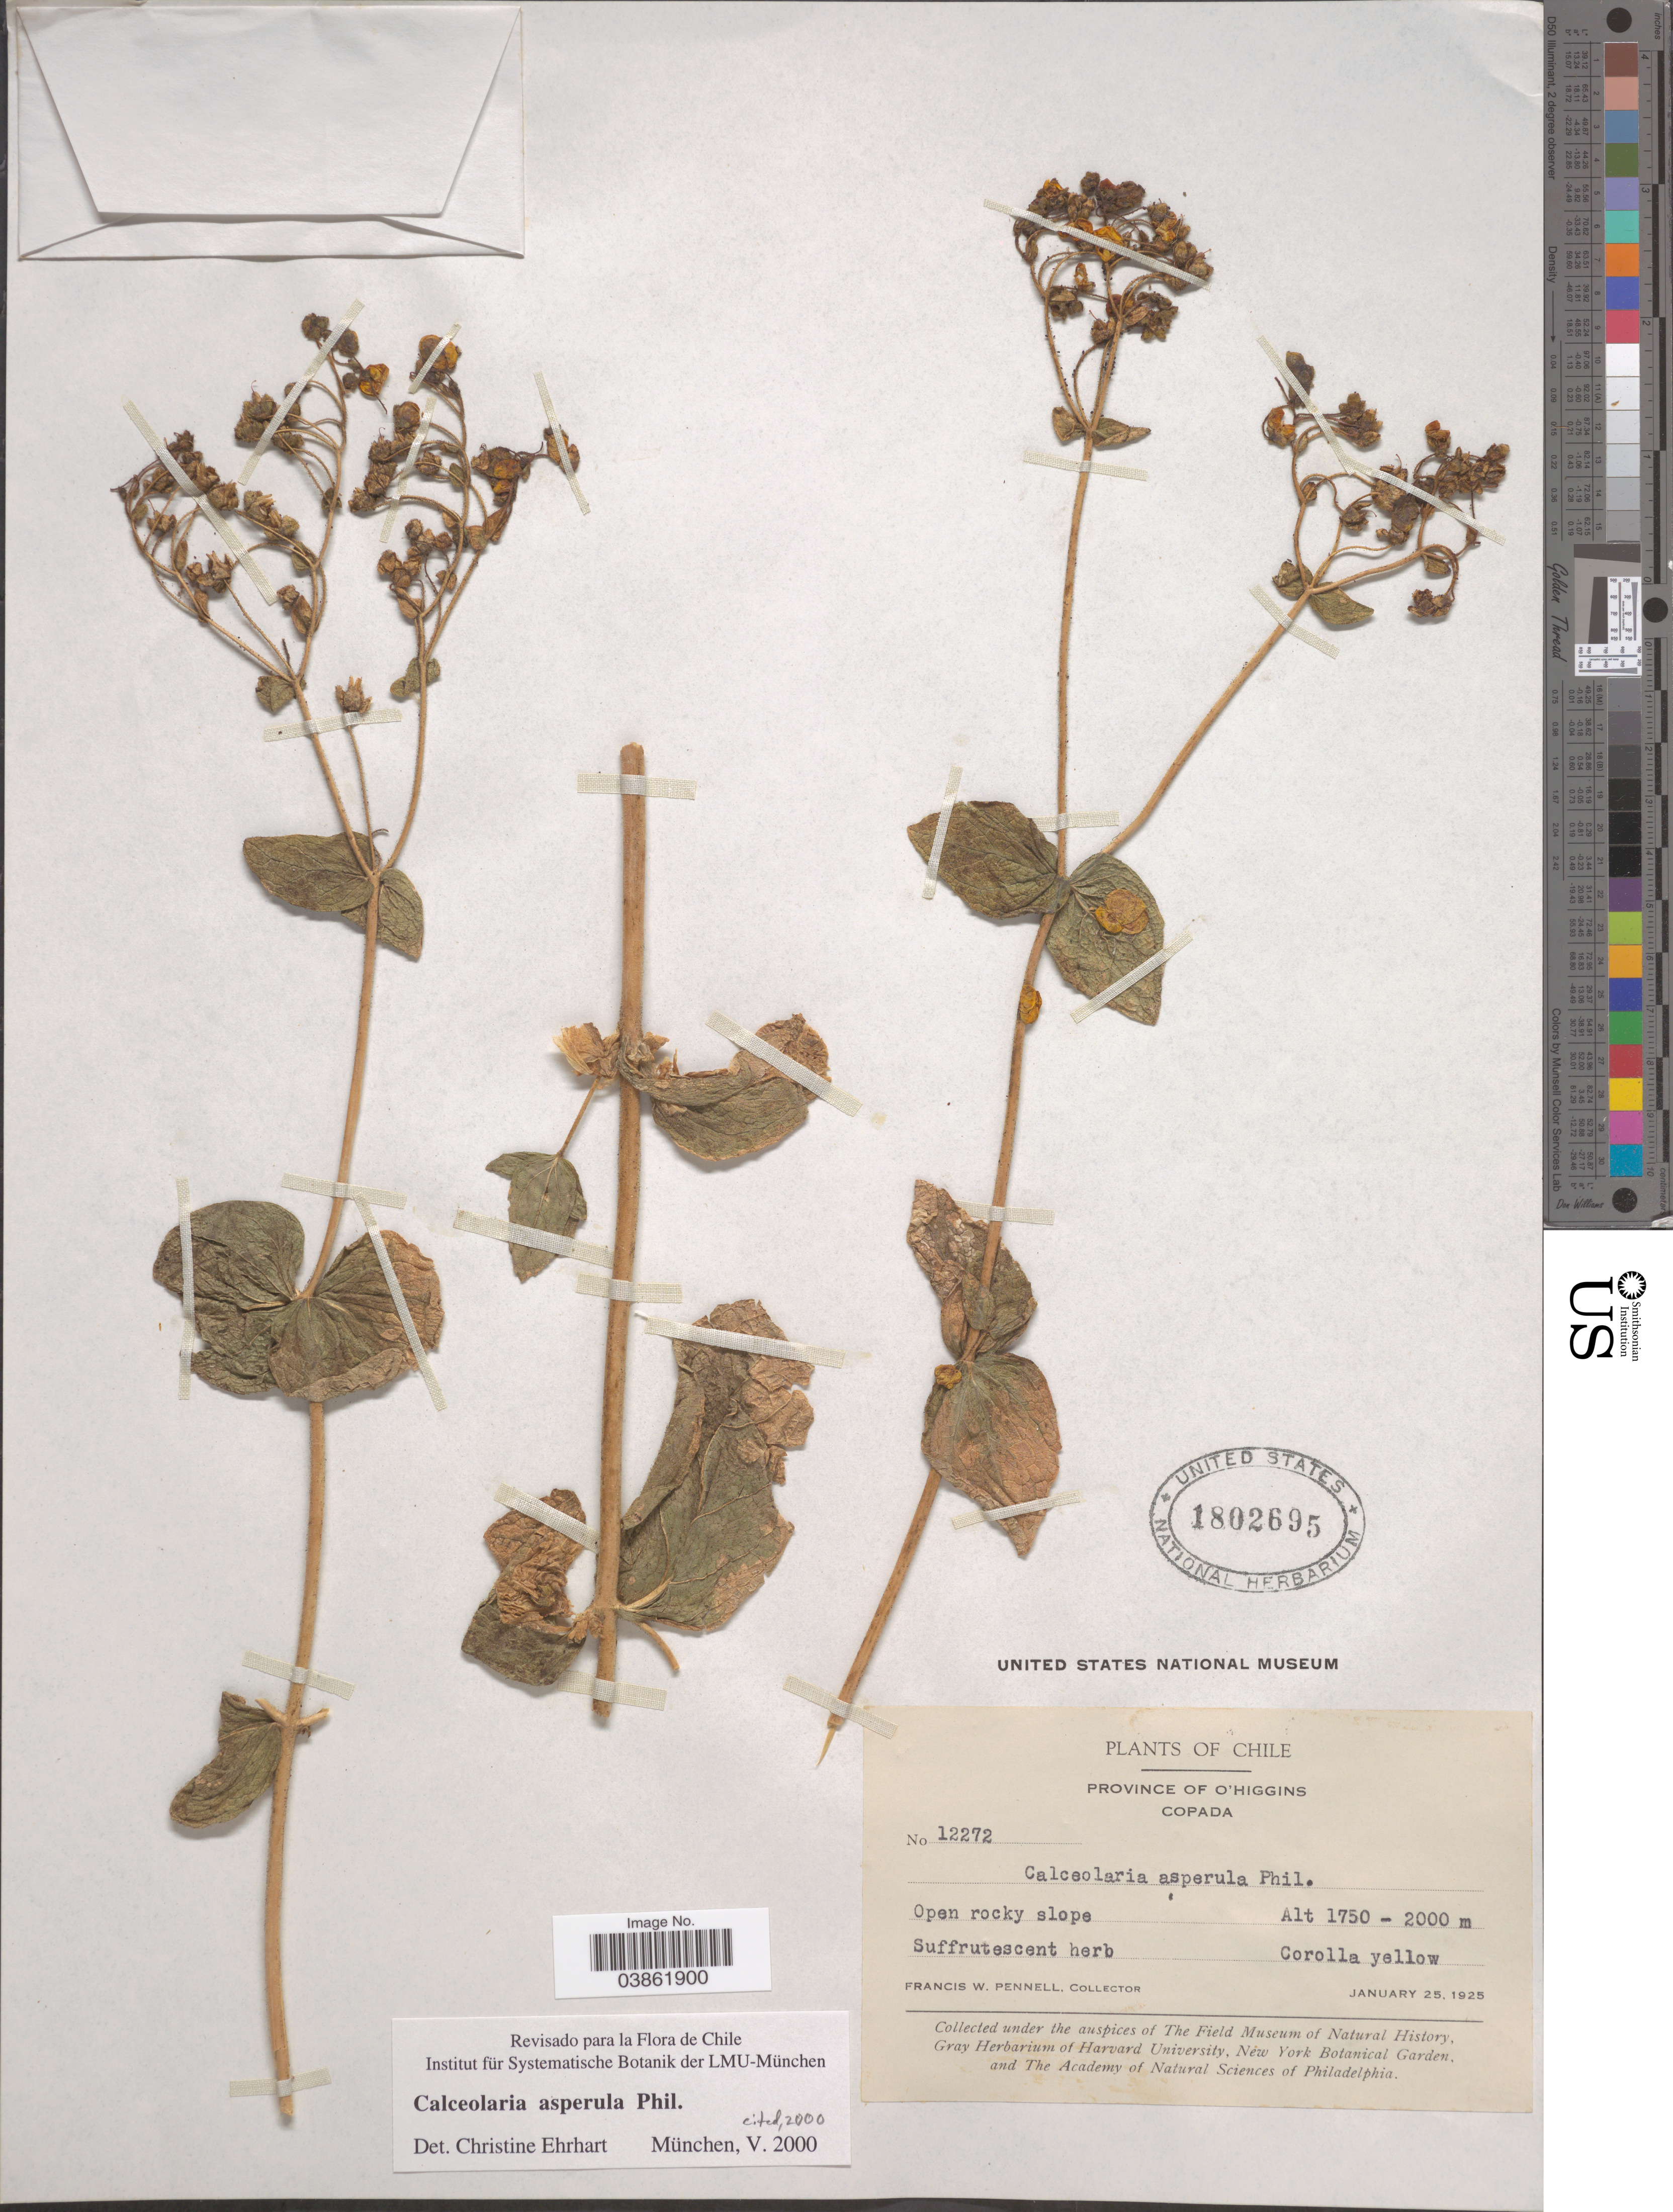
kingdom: Plantae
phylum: Tracheophyta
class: Magnoliopsida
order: Lamiales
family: Calceolariaceae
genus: Calceolaria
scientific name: Calceolaria asperula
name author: Phil.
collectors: F. W. Pennell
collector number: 12272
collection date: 1925-01-25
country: Chile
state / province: O'Higgins (VI)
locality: Province of O'Higgins. Copada.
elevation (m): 1750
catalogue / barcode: US 1802695